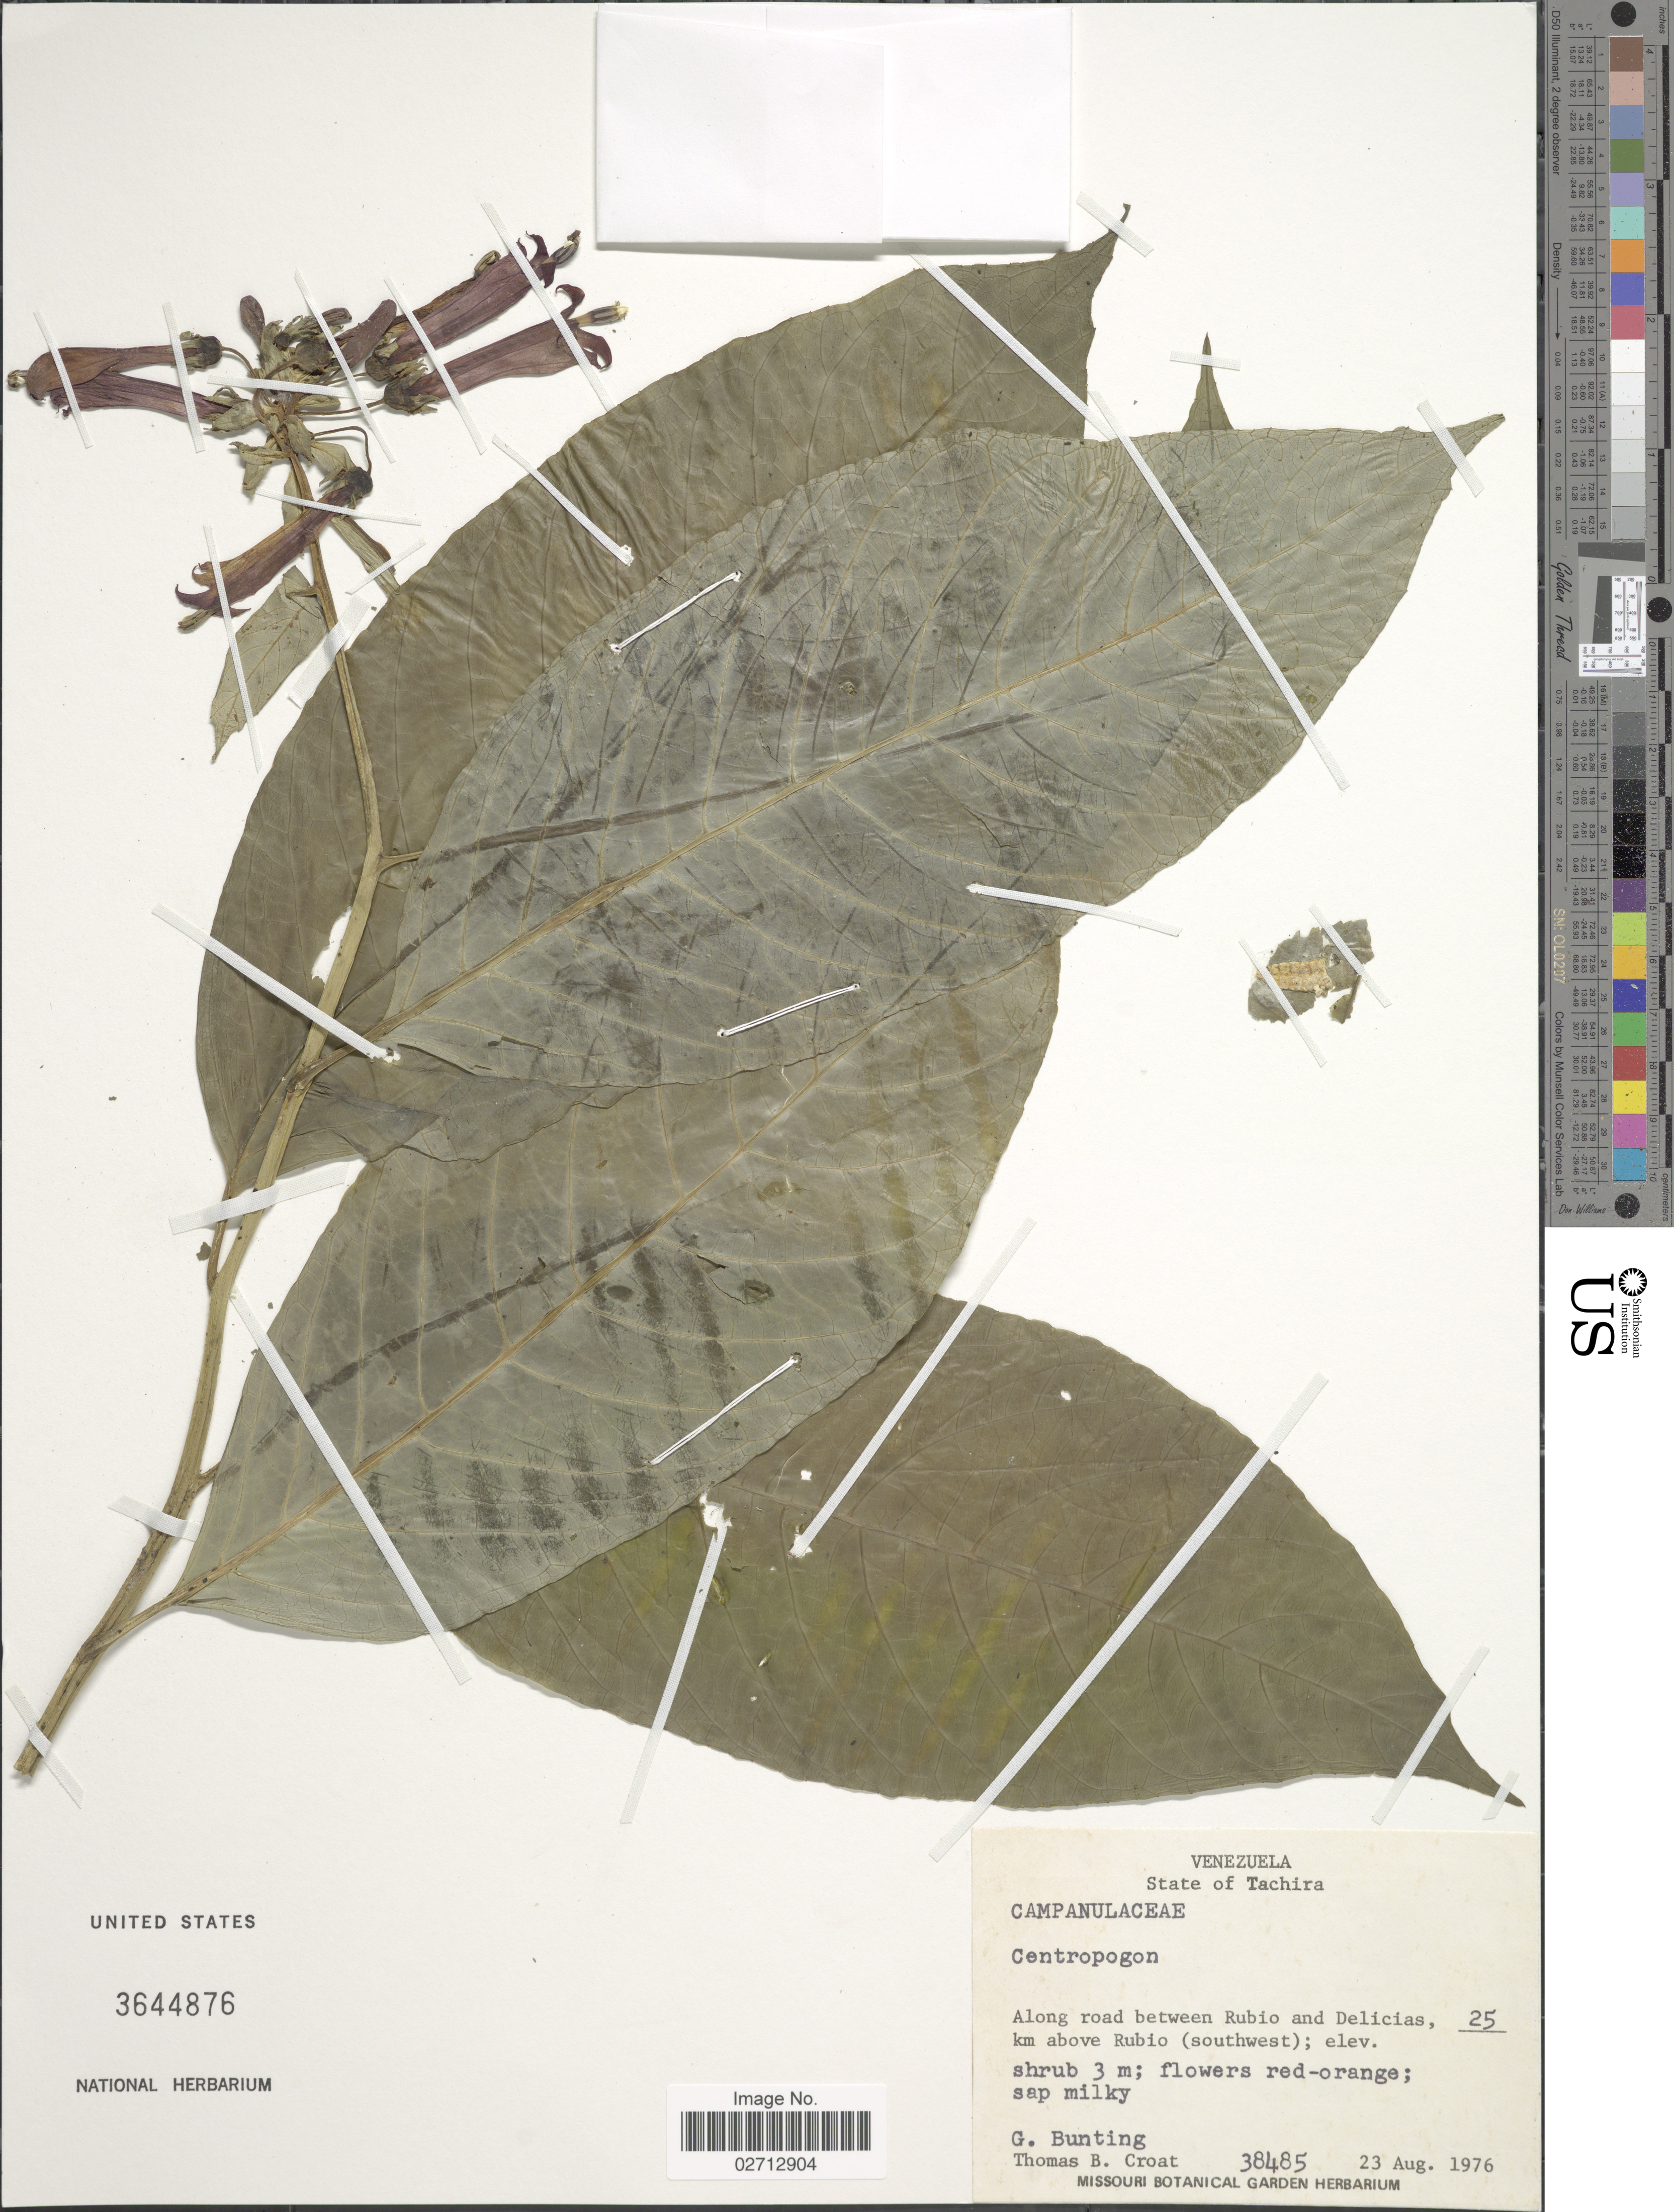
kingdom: Plantae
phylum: Tracheophyta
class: Magnoliopsida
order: Asterales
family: Campanulaceae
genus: Centropogon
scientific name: Centropogon solanifolius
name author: Benth.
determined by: Stein, B. A., Senior Director, Climate Adaptation and Resilience, National Wildlife Federation (UNITED STATES)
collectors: G. S. Bunting & T. B. Croat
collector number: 38485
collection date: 1976-08-23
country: Venezuela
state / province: Tachira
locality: Along road between Rubio and Delicias, 25 km above Rubio (southwest)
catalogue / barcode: US 3644876